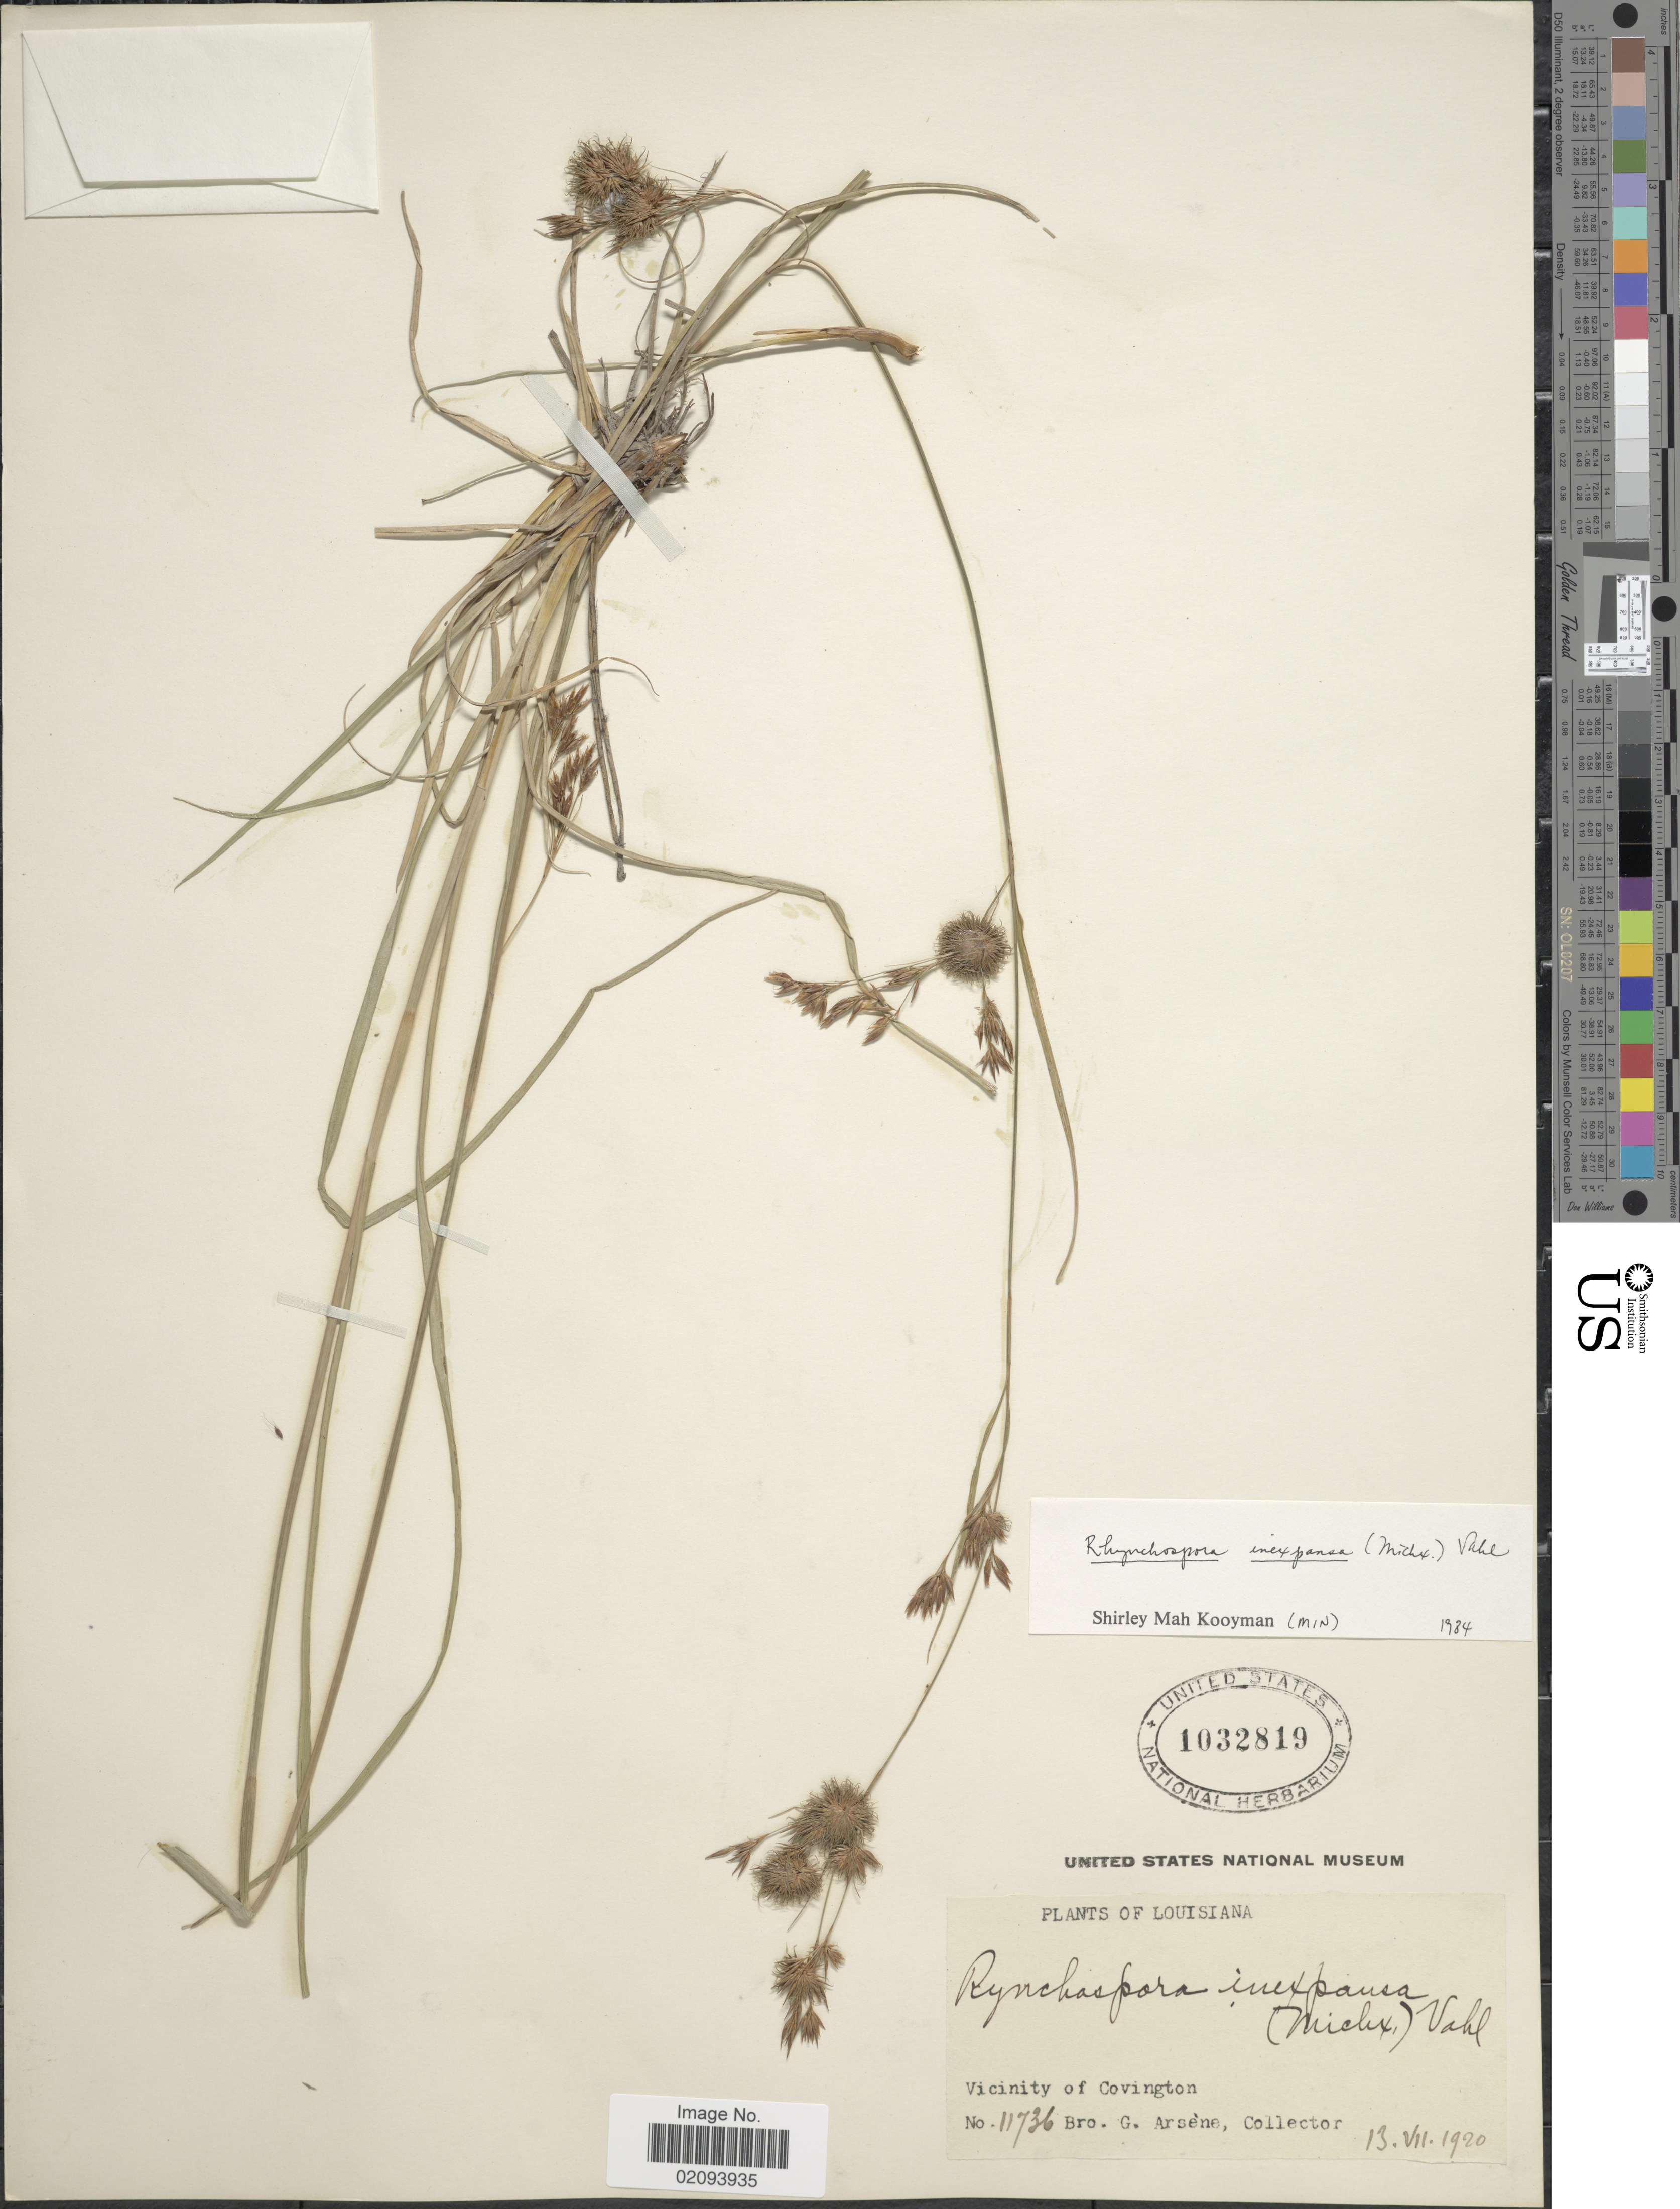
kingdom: Plantae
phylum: Tracheophyta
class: Liliopsida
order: Poales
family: Cyperaceae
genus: Rhynchospora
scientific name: Rhynchospora inexpansa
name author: (Michx.) Vahl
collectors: Bro. G. Arsène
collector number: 11736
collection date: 1920-07-13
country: United States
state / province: Louisiana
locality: Vicinity of Covington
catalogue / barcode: US 1032819